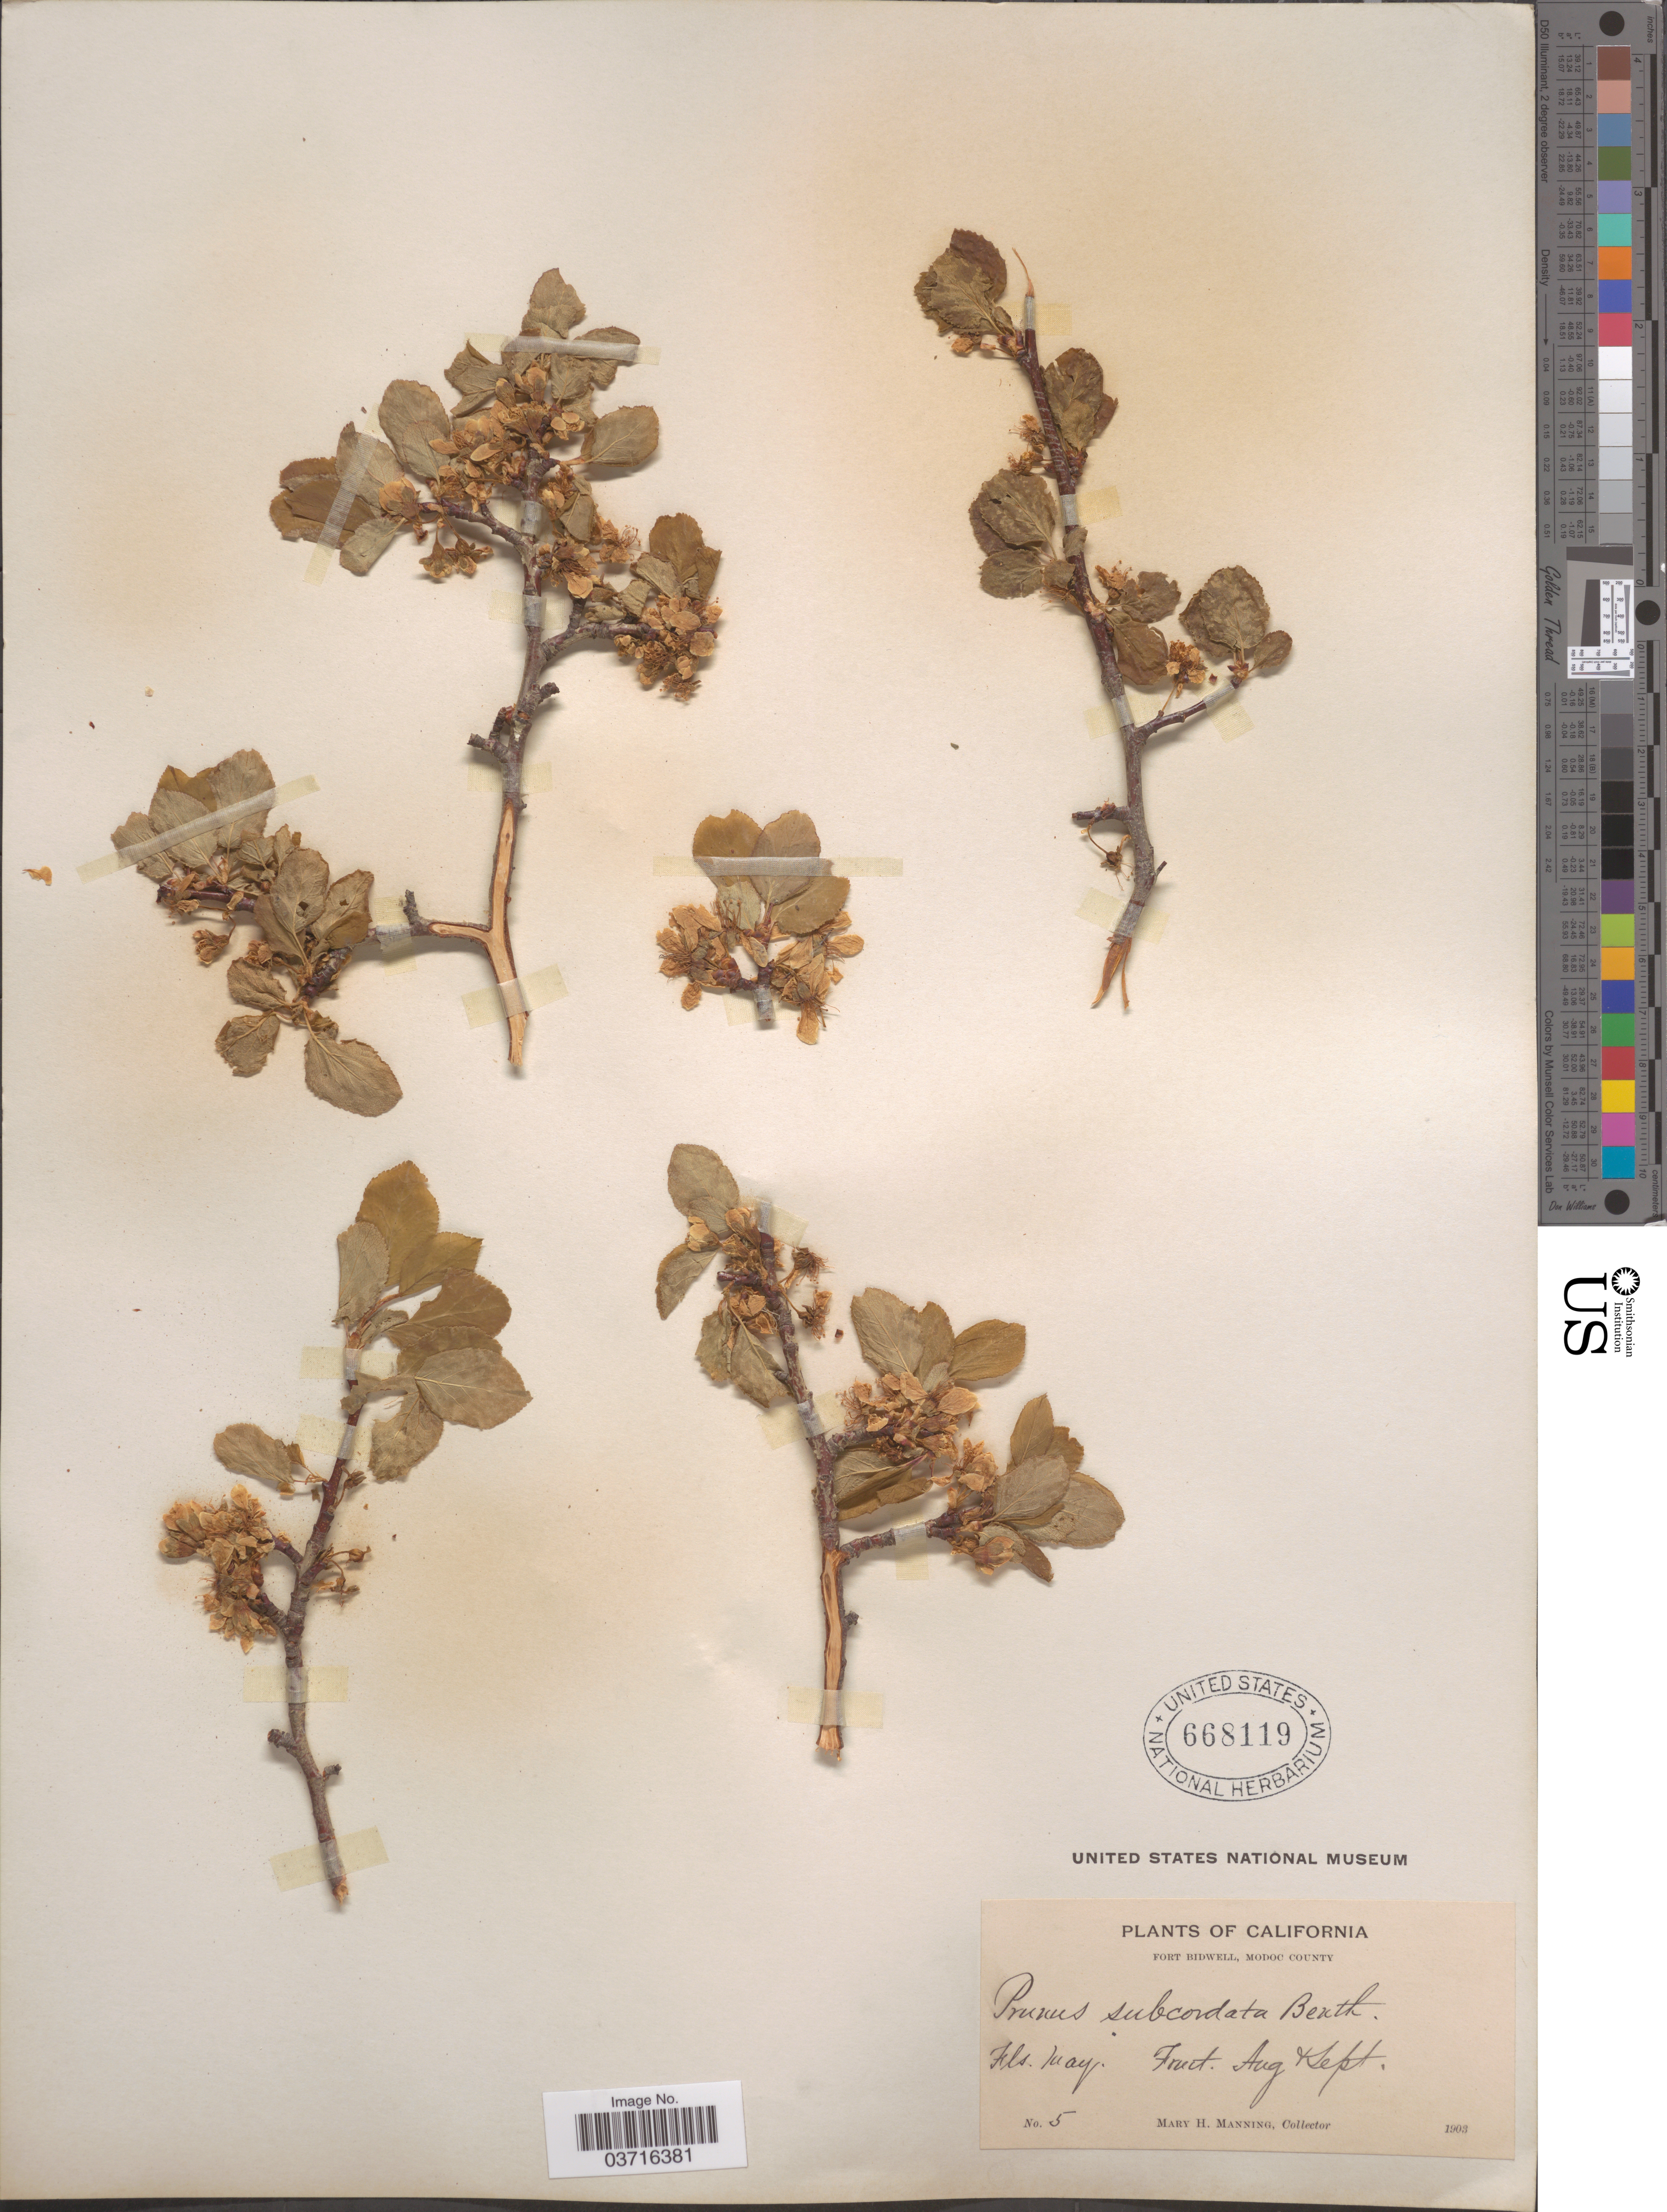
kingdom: Plantae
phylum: Tracheophyta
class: Magnoliopsida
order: Rosales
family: Rosaceae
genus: Prunus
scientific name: Prunus subcordata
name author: Benth.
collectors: M. Manning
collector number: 5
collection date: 1903-05/1903-09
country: United States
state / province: California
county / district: Modoc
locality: Fort Bidwell, Modoc County.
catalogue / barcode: US 668119